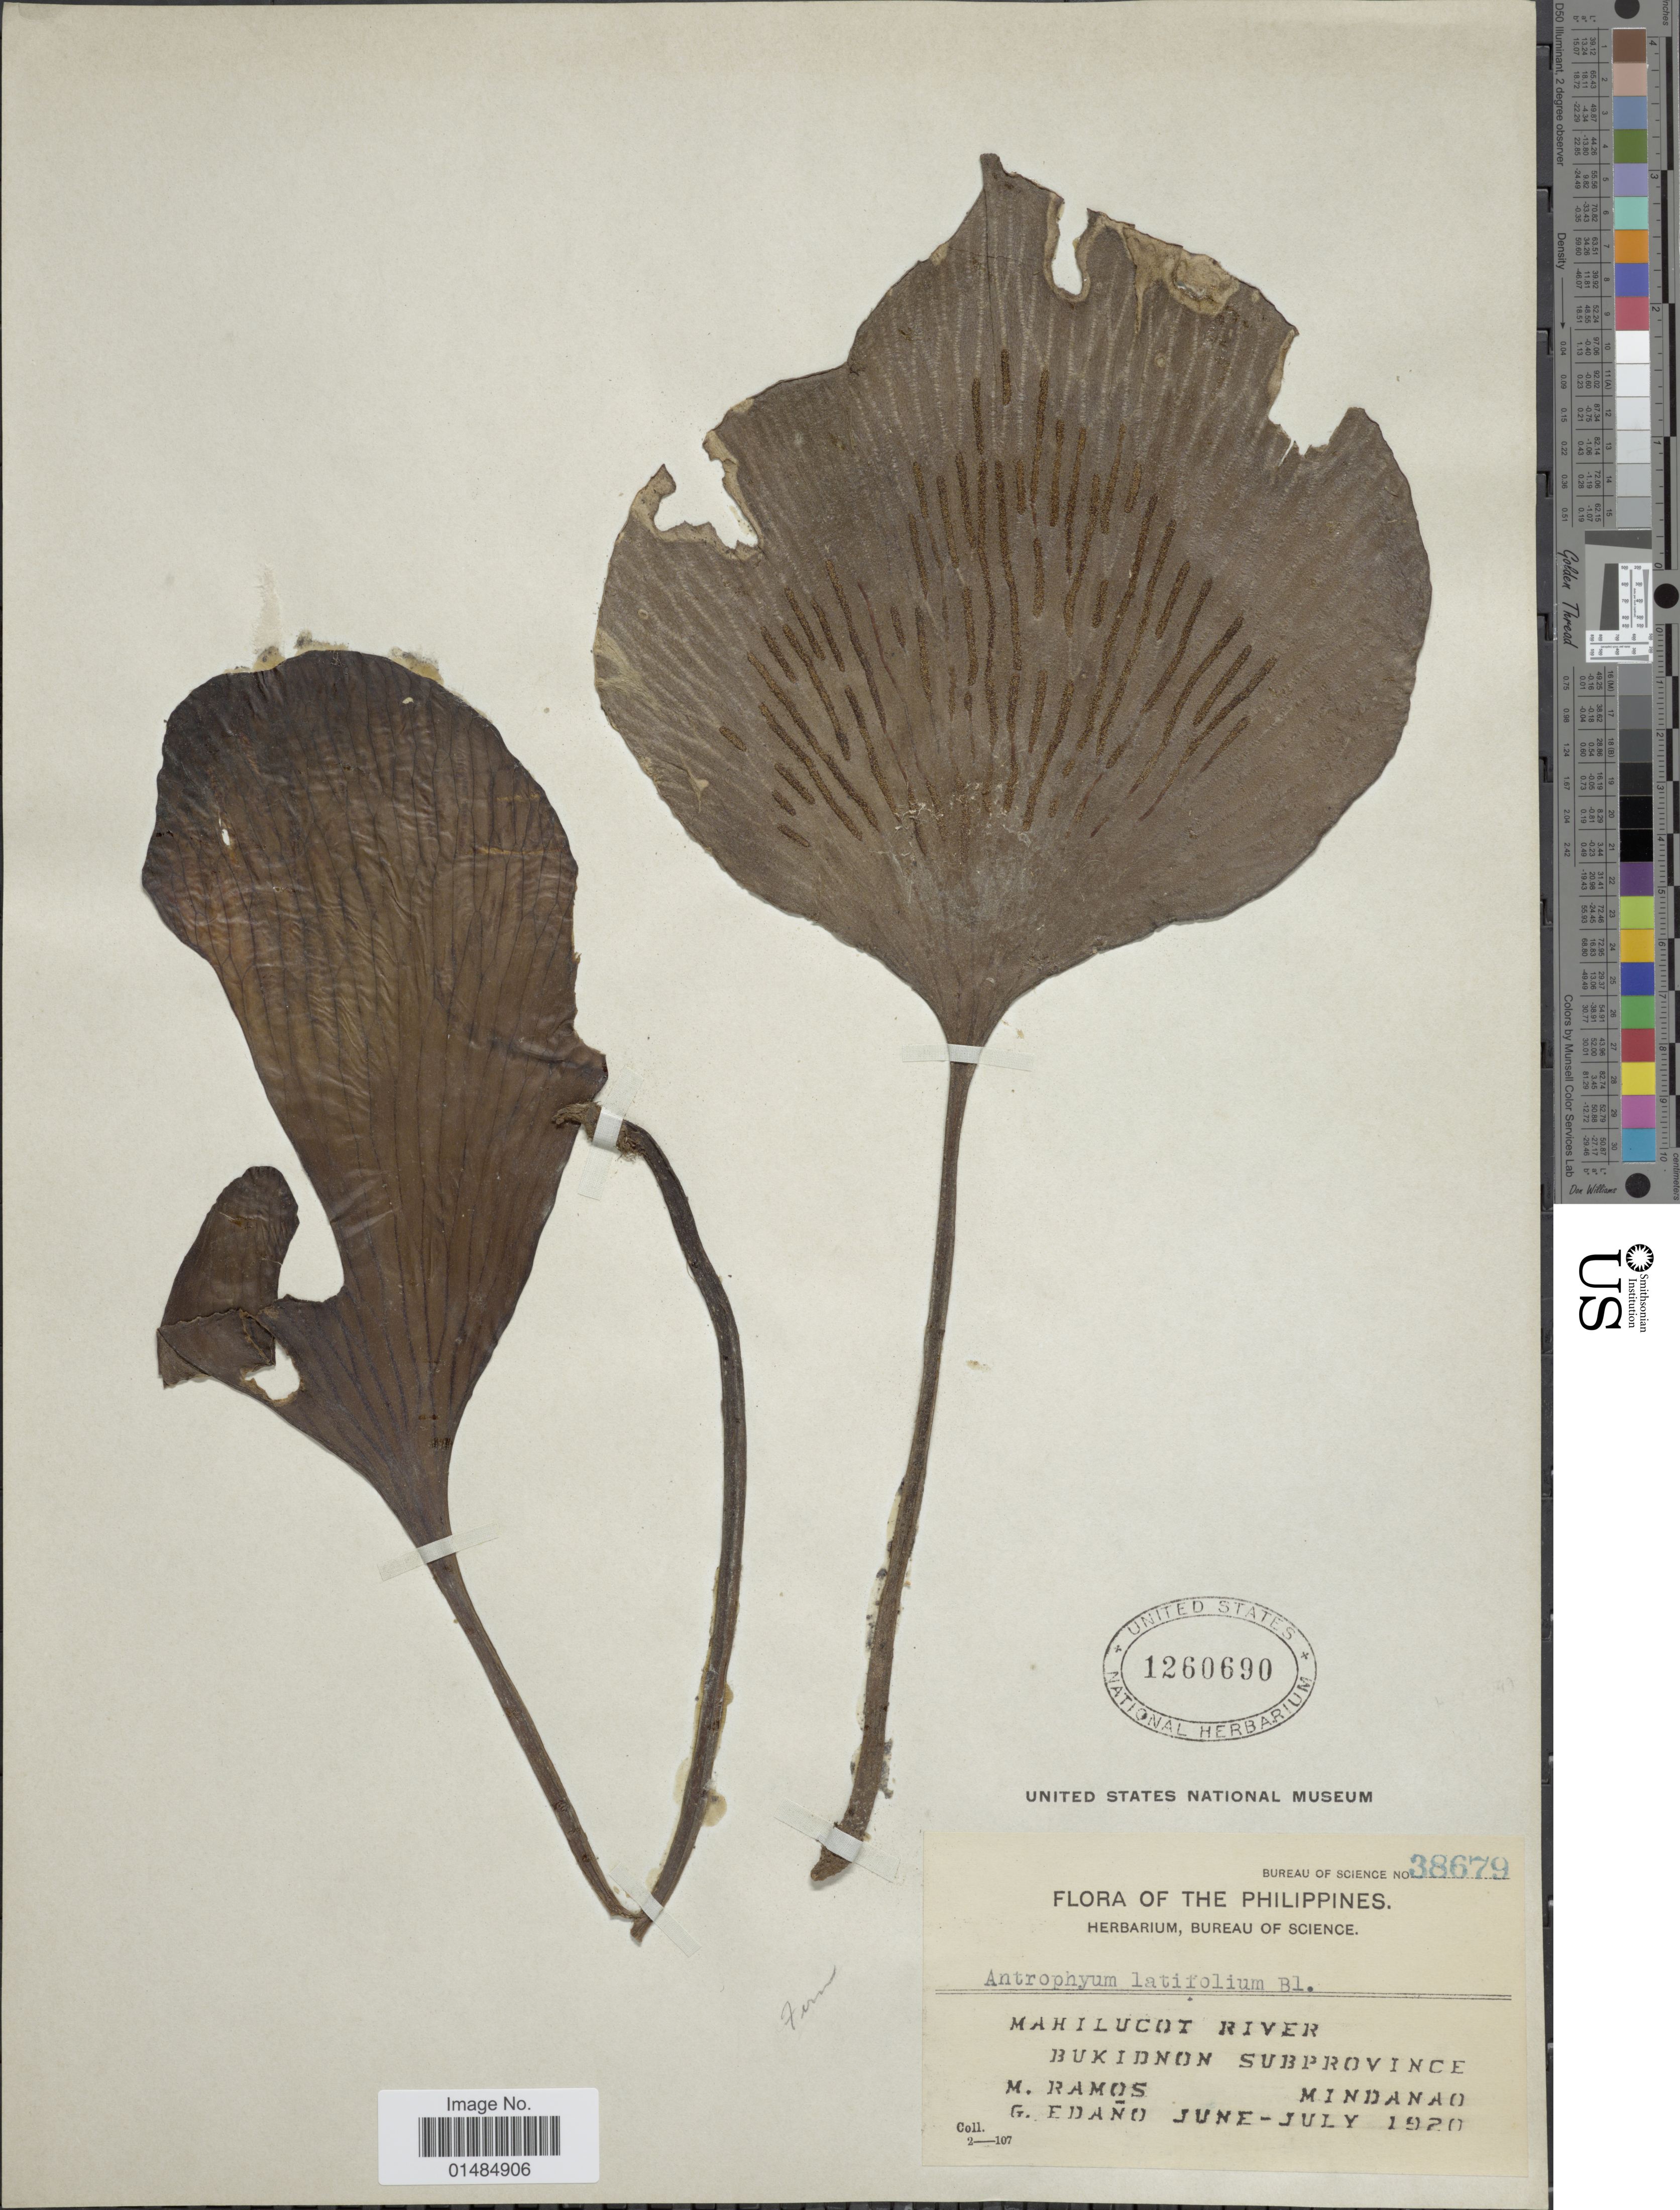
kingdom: Plantae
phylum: Tracheophyta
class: Polypodiopsida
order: Polypodiales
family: Pteridaceae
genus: Antrophyum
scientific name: Antrophyum latifolium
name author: Blume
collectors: M. Ramos & G. Edaño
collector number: Bureau of Science 38679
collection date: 1920-06/1920-07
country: Philippines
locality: Mahilucot River, Bukidnon Subprovince, Mindanao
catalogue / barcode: US 1260690